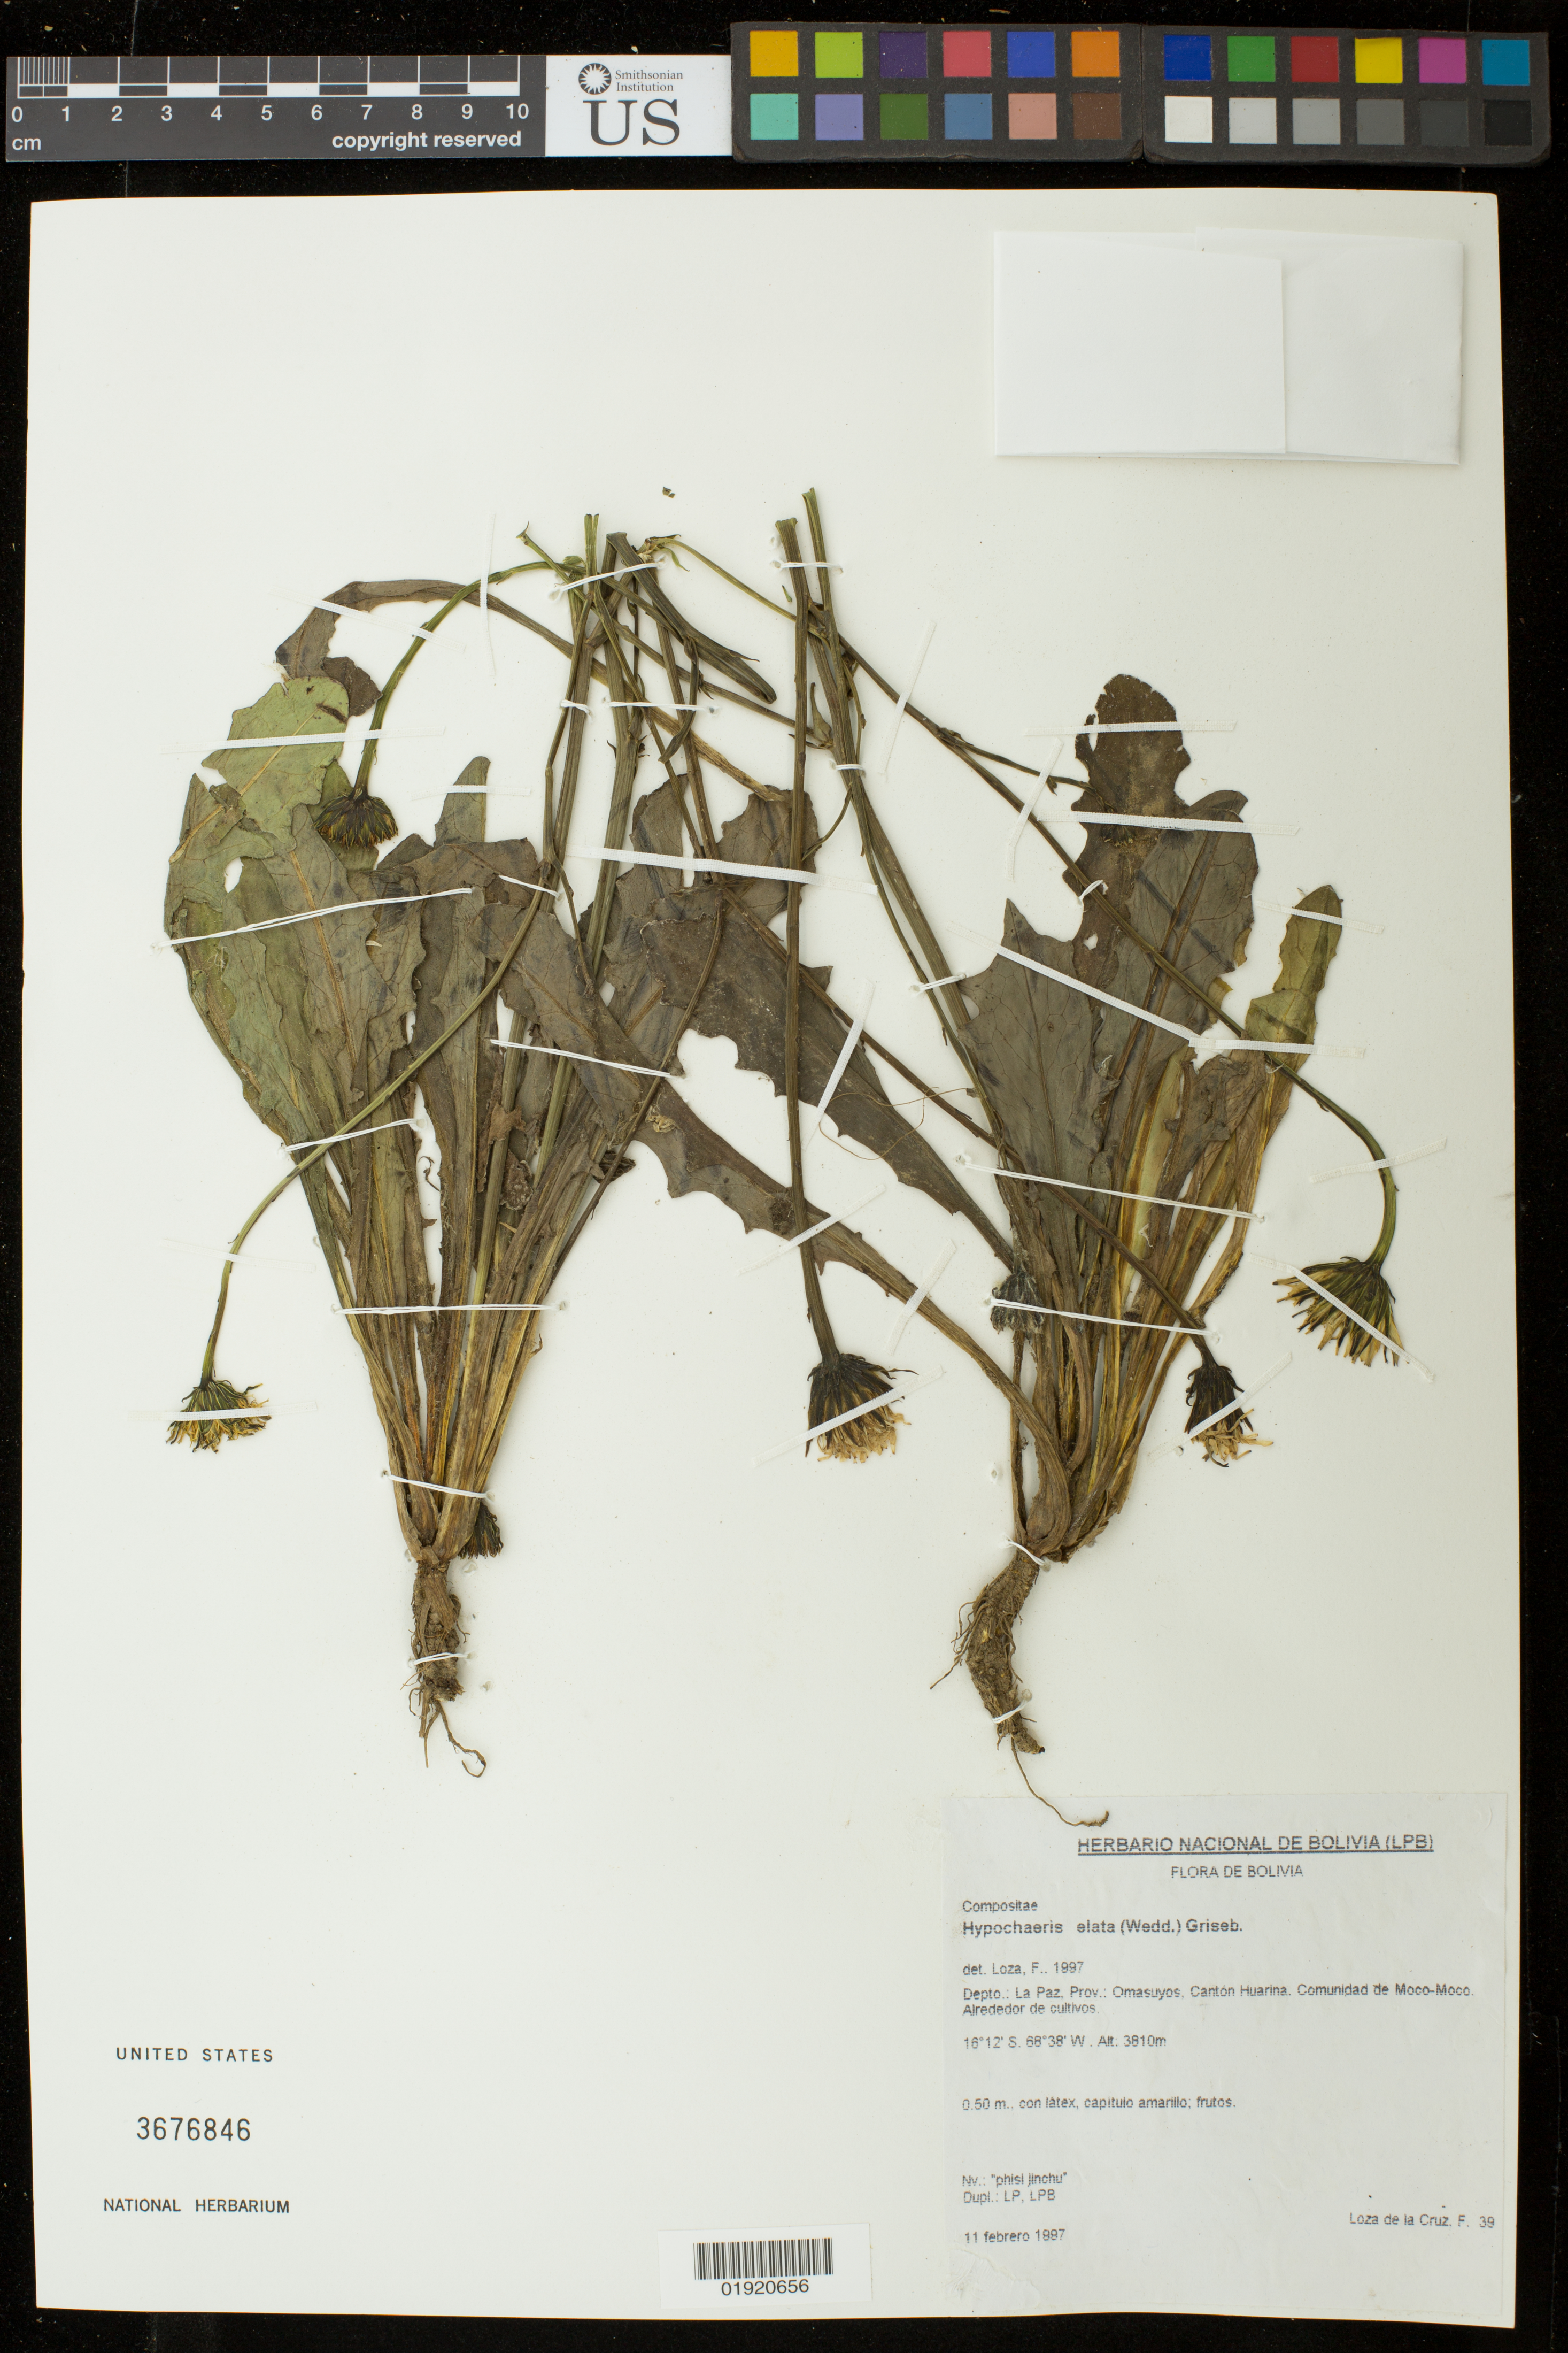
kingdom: Plantae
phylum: Tracheophyta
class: Magnoliopsida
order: Asterales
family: Asteraceae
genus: Hypochaeris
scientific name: Hypochaeris elata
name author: (Wedd.) Griseb.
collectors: L. Cruz F.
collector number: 39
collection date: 1997-02-11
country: Bolivia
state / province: La Paz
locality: Depto.: La Paz, Prov.: Omasuyos, Canton Huarina. Comunidad de Moco-Moco. Alrededor de cultivos.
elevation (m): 3810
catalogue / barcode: US 3676846